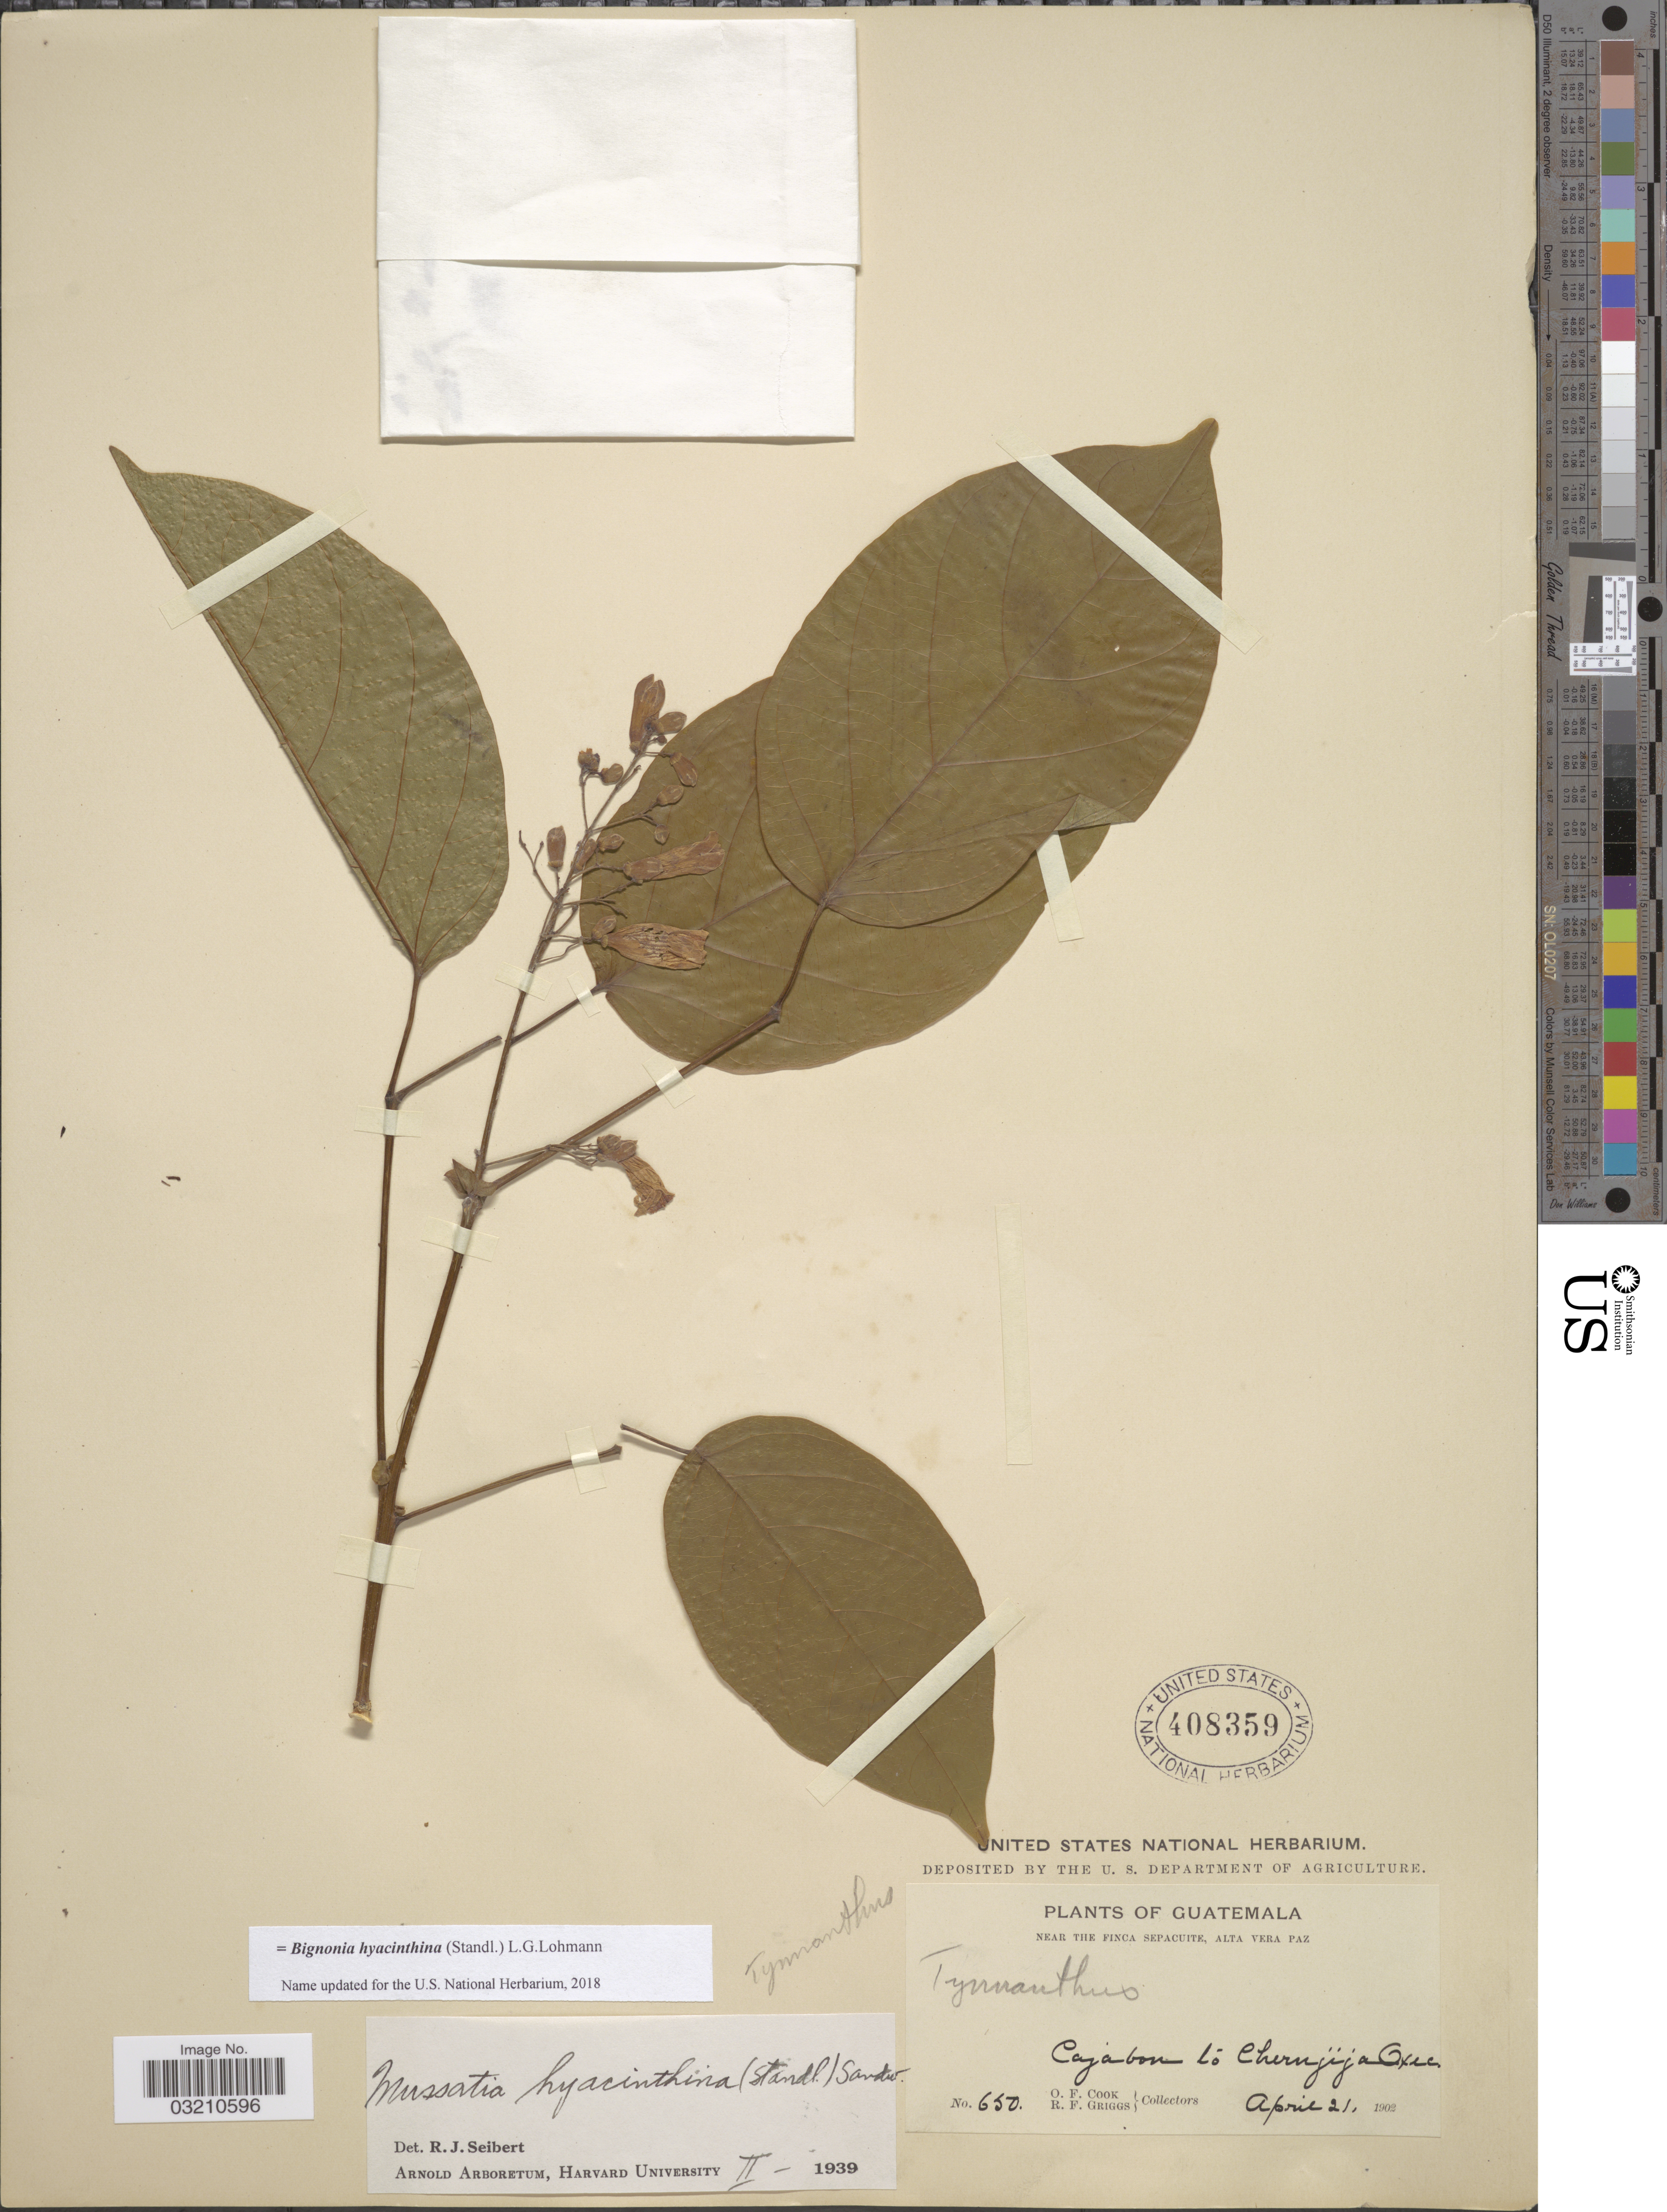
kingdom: Plantae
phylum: Tracheophyta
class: Magnoliopsida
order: Lamiales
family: Bignoniaceae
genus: Bignonia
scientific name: Bignonia hyacinthina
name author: (Standl.) L.G. Lohmann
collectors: O. F. Cook & R. F. Griggs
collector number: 650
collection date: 1902-04-21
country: Guatemala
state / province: Alta Verapaz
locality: Near the Finca Sepacuite. Cajabon to Cherujija Oxec.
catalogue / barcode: US 408359